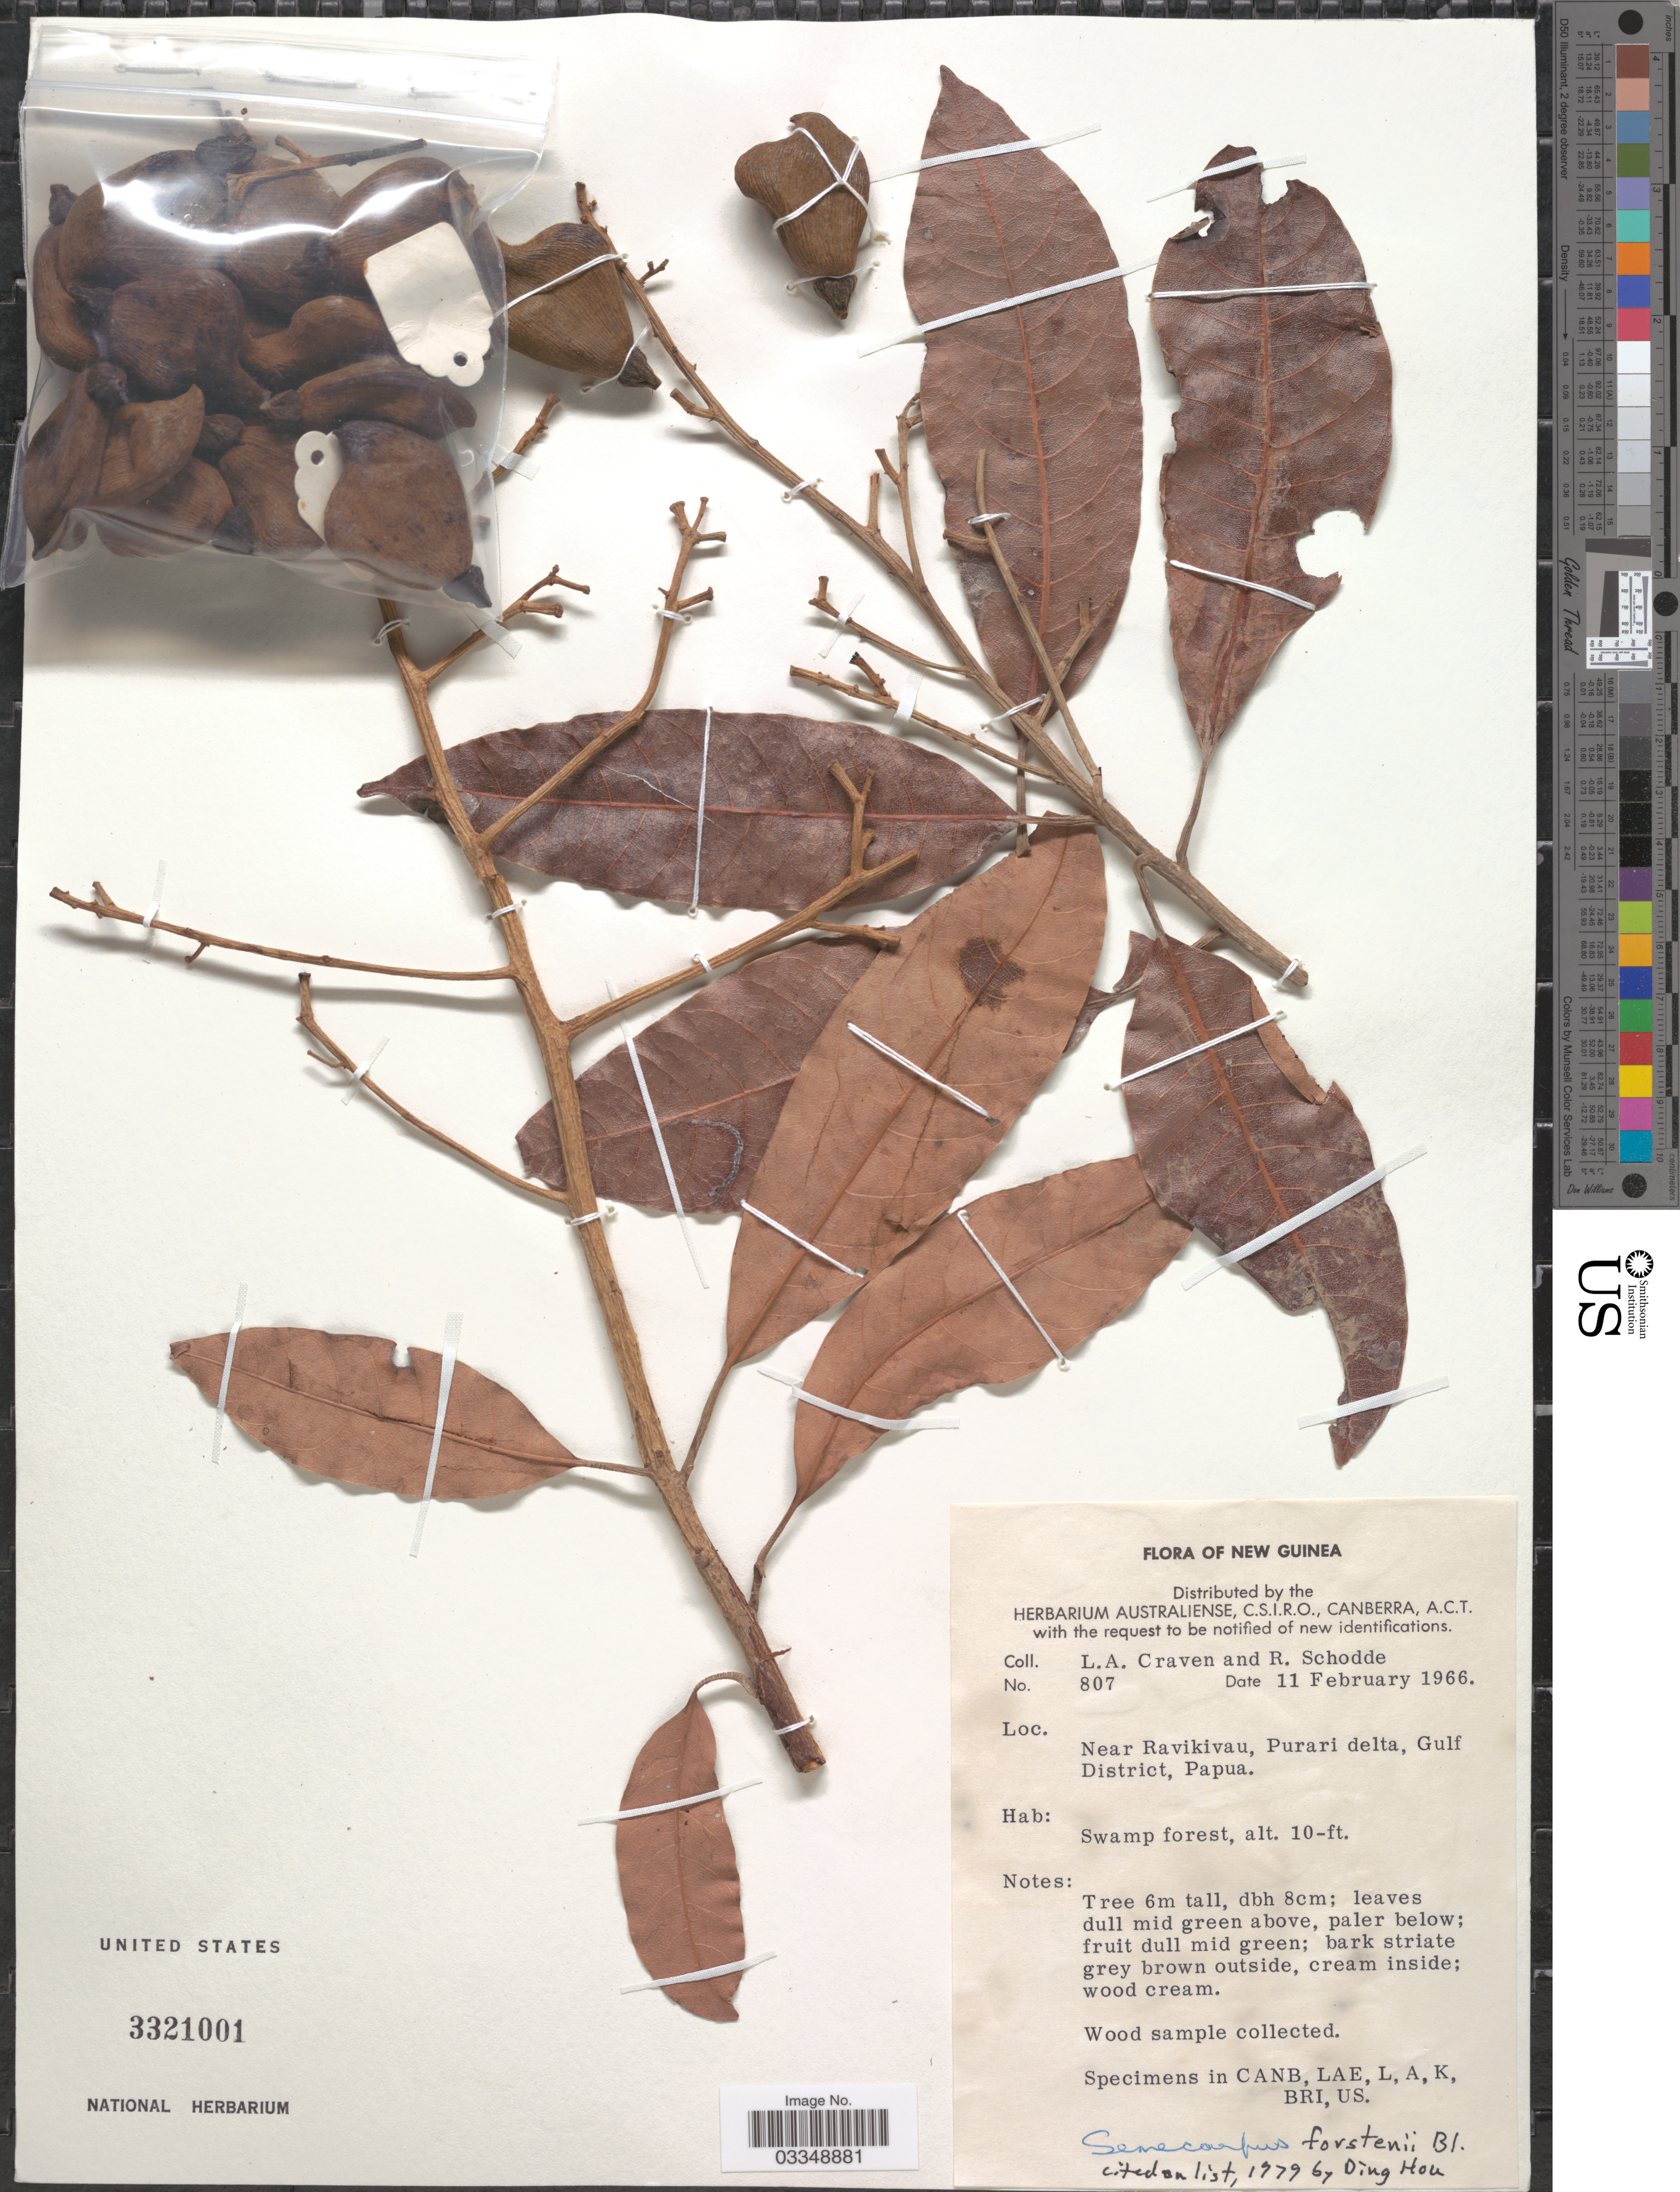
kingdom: Plantae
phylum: Tracheophyta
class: Magnoliopsida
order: Sapindales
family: Anacardiaceae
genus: Semecarpus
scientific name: Semecarpus forstenii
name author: Blume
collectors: L. A. Craven & R. Schodde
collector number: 807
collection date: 1966-02-11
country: Papua New Guinea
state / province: Gulf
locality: New Guinea. Near Ravikivau, Purari delta, Gulf District, Papua.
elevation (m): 3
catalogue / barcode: US 3321001